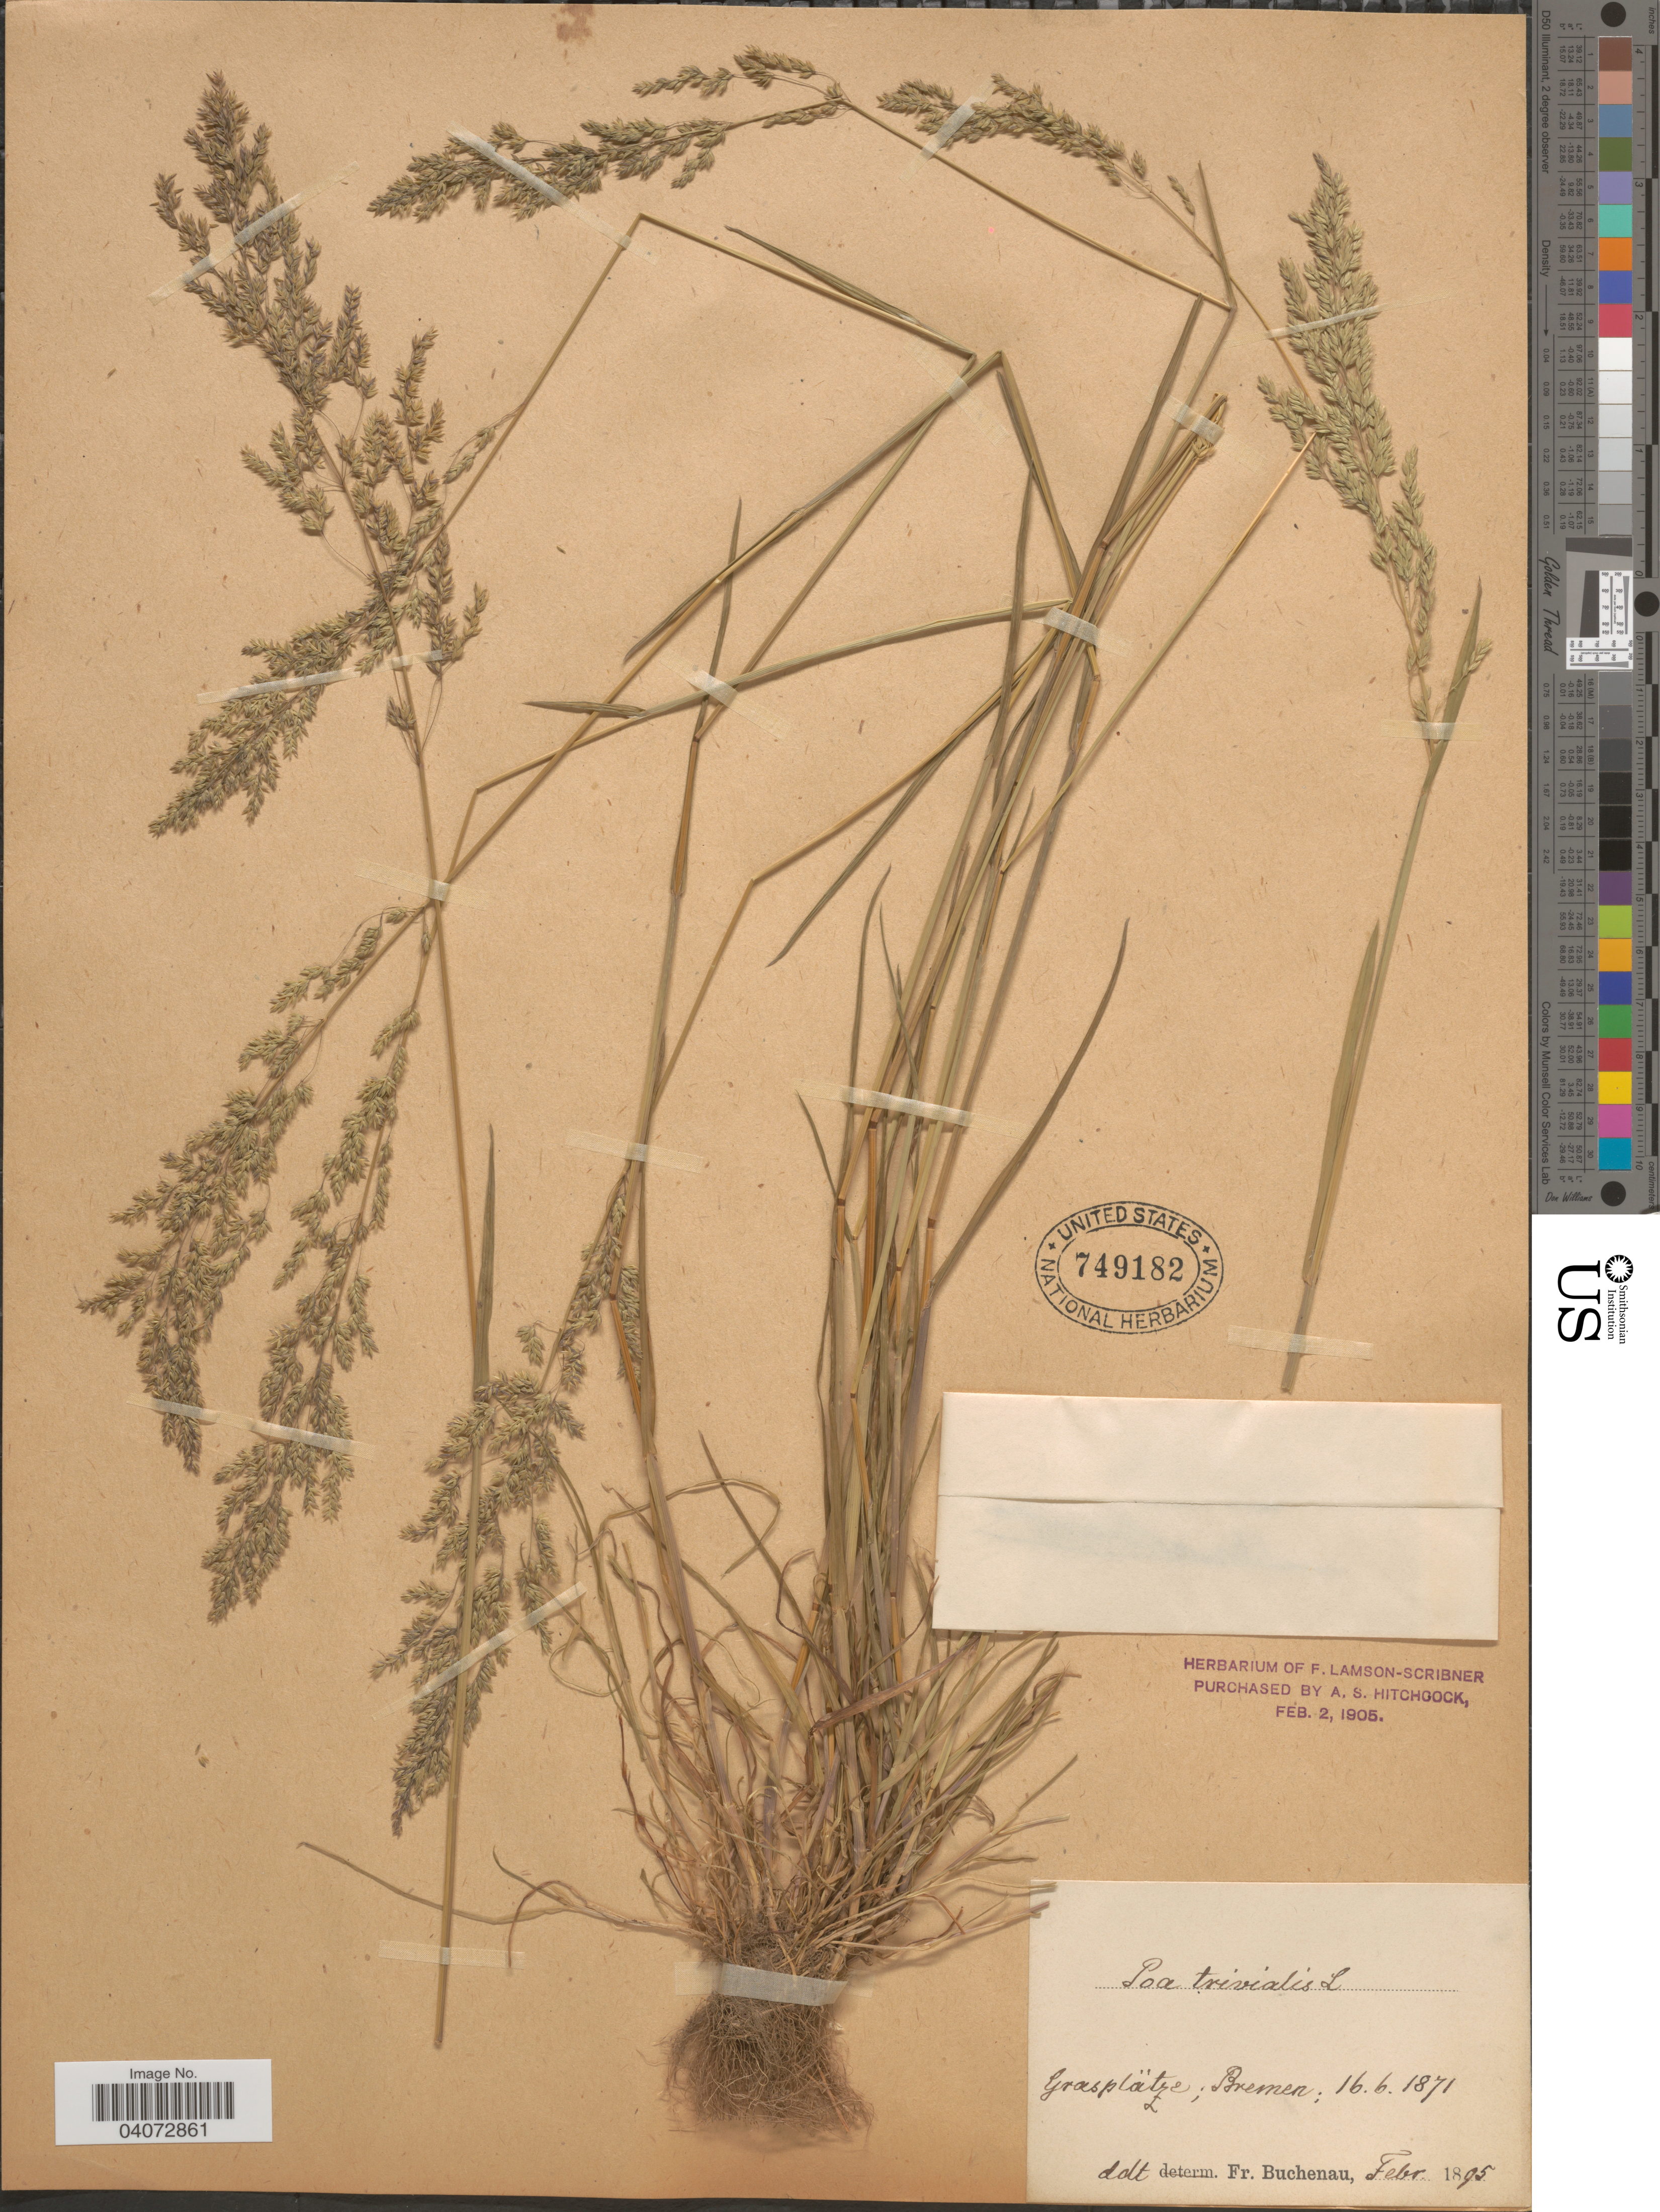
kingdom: Plantae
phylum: Tracheophyta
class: Liliopsida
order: Poales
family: Poaceae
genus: Poa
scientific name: Poa trivialis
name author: L.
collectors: F. Buchenau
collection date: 1871-06-16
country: Germany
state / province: Bremen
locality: Grasplätze.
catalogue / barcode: US 749182